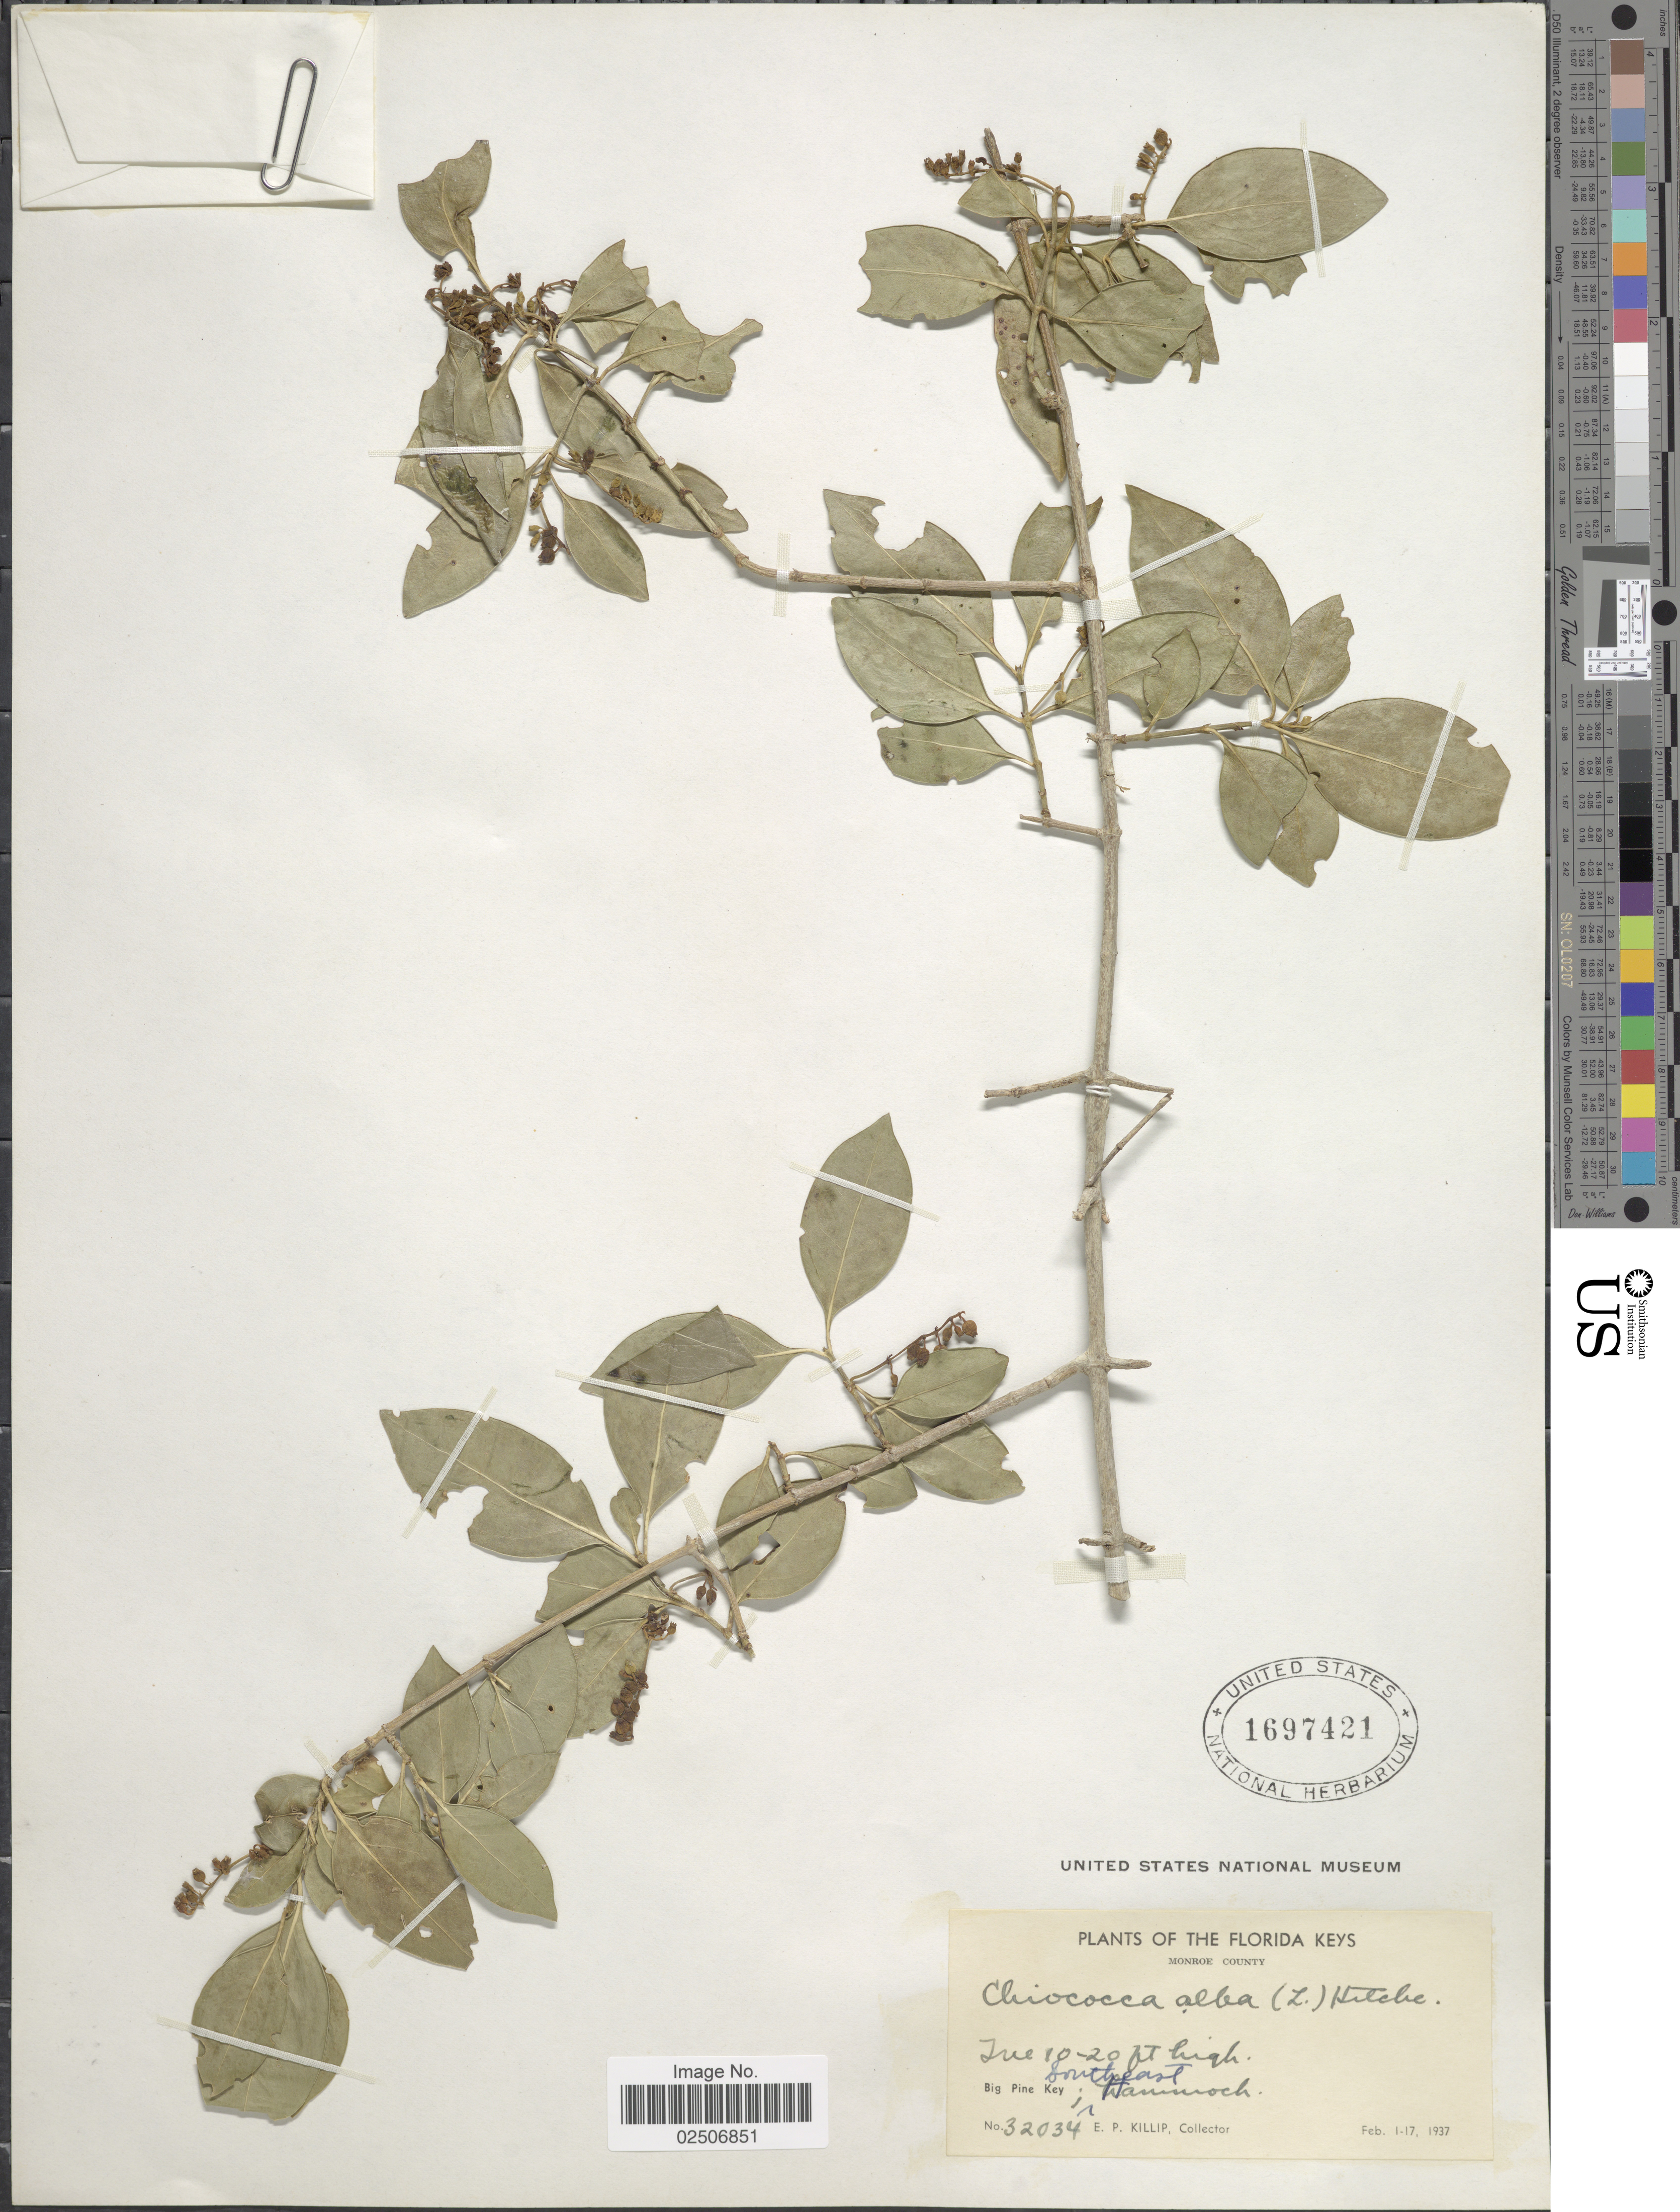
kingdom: Plantae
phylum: Tracheophyta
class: Magnoliopsida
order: Gentianales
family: Rubiaceae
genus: Chiococca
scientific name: Chiococca alba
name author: (L.) Hitchc.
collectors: E. P. Killip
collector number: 32034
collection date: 1937-02-01/1937-02-17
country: United States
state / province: Florida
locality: Florida Keys, Monroe County, Big Pine Key; Southeast Hammock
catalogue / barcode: US 1697421